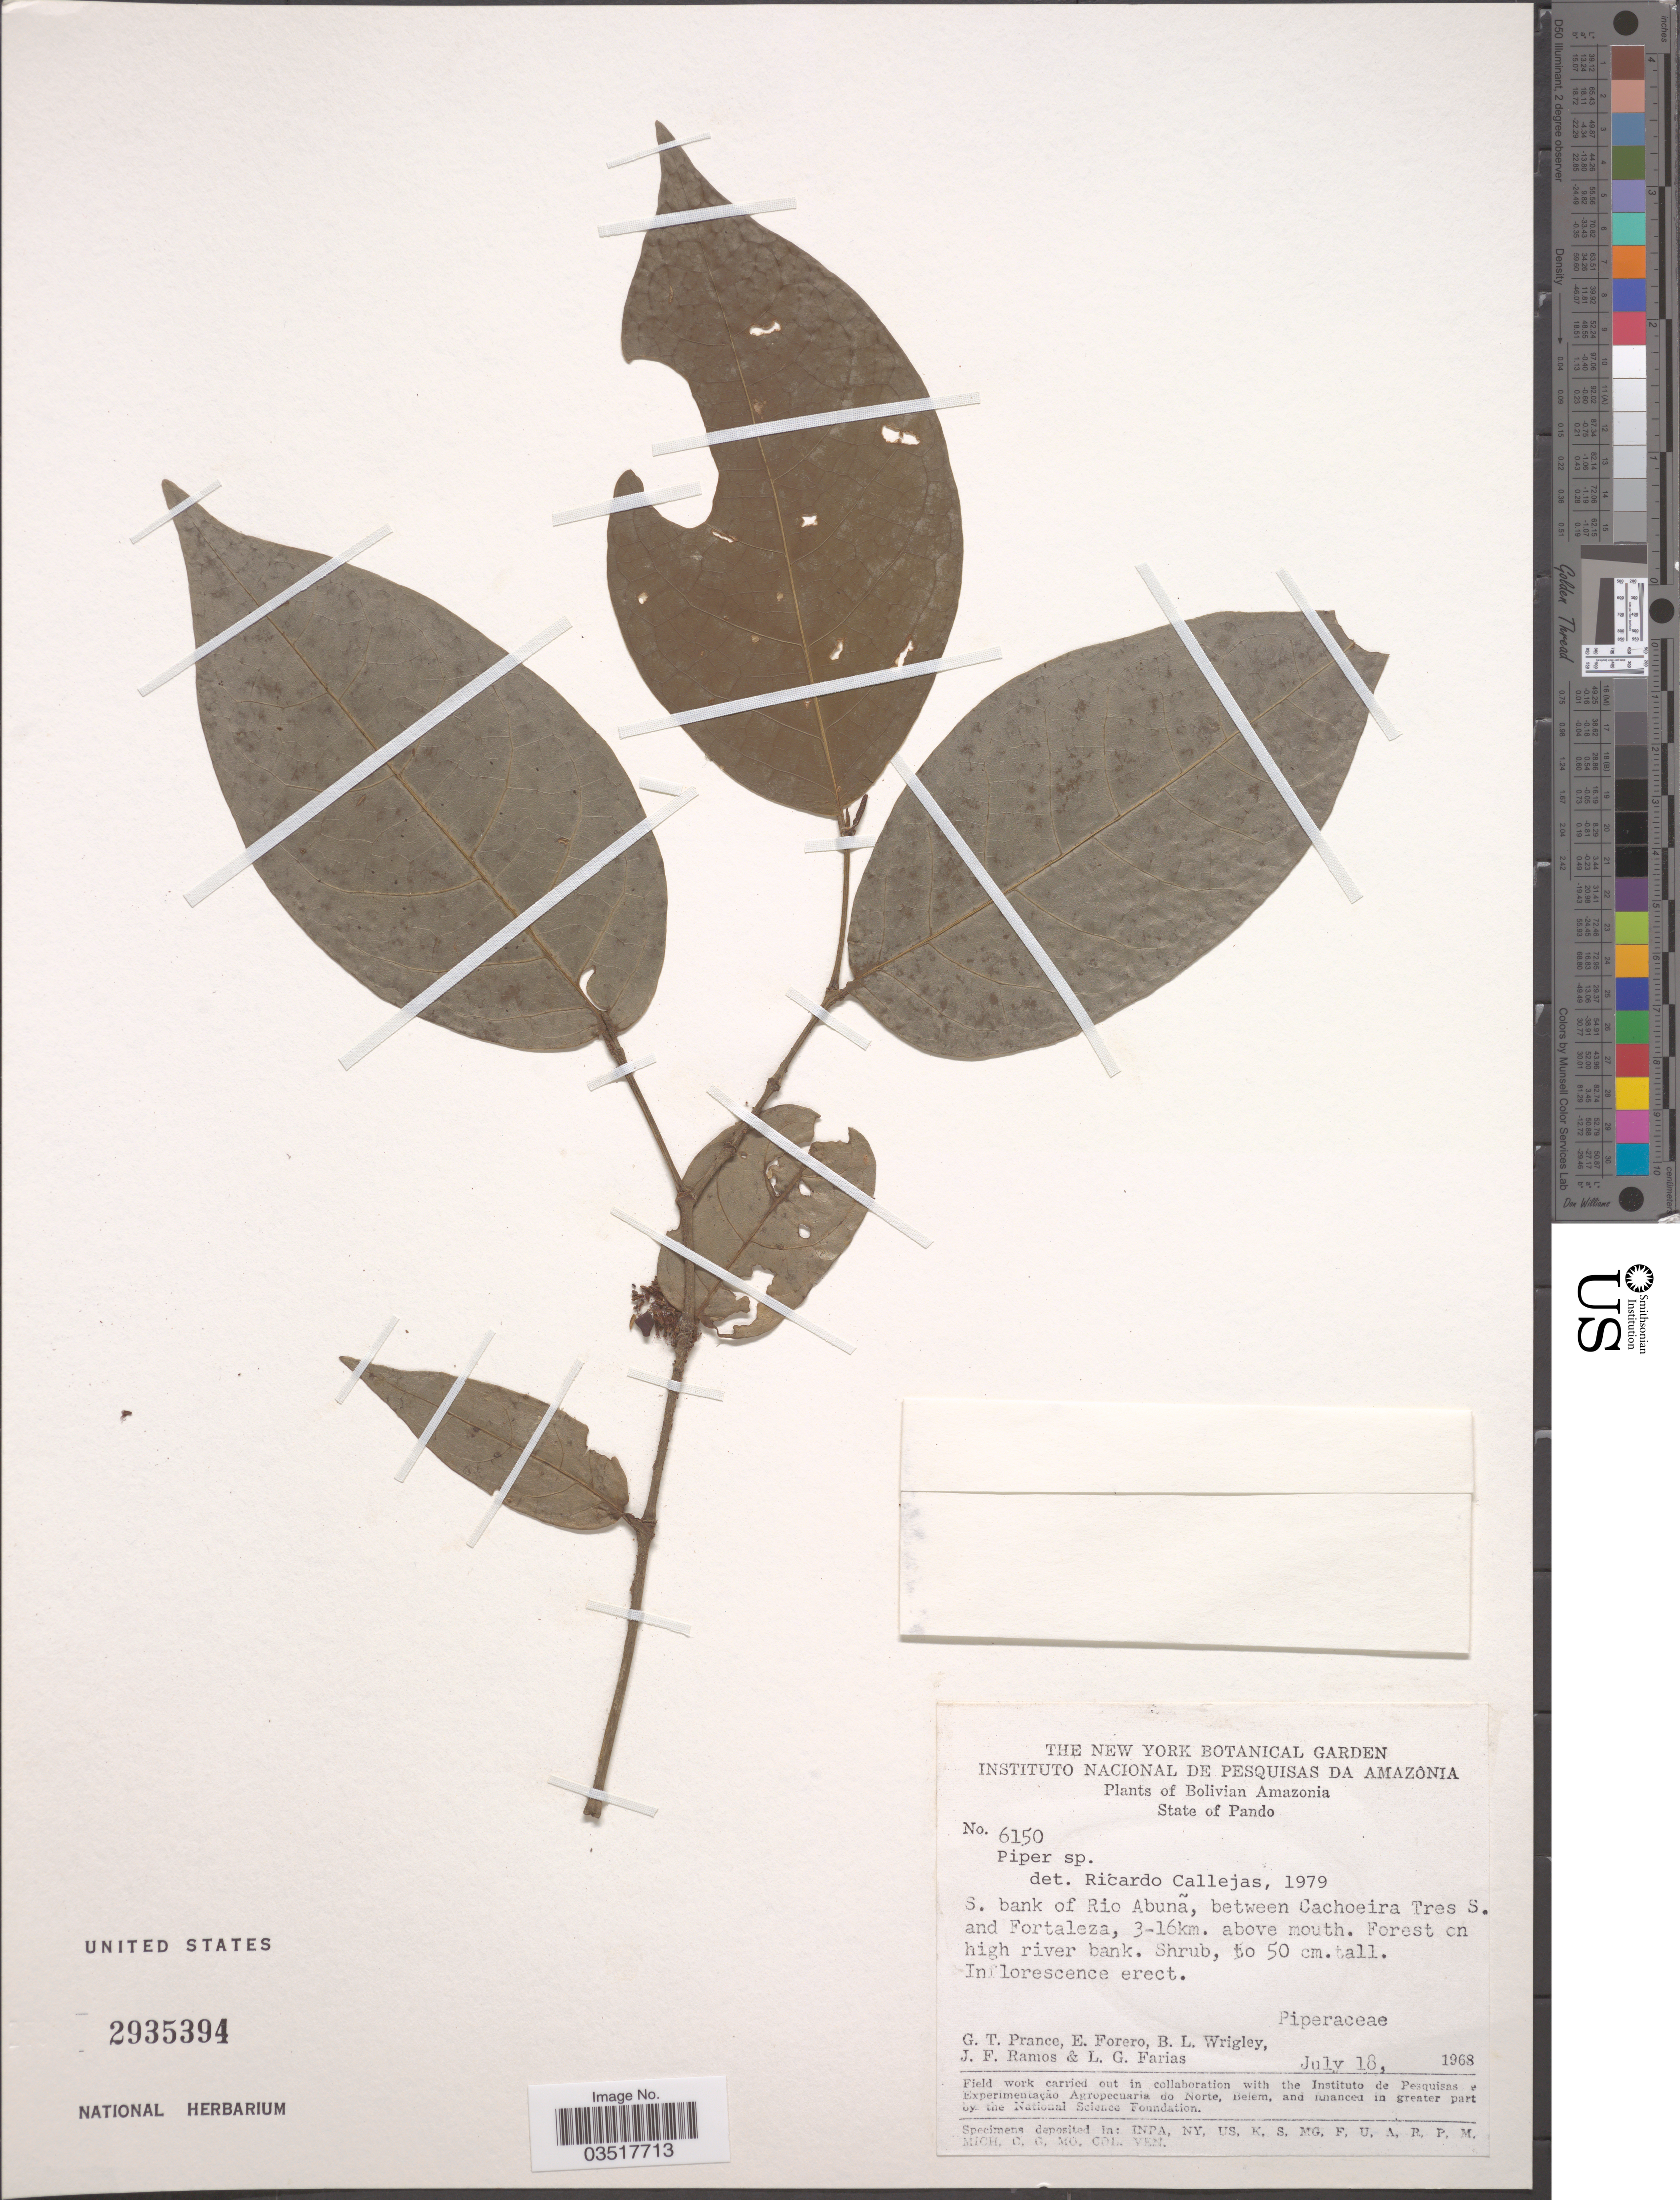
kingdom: Plantae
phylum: Tracheophyta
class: Magnoliopsida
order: Piperales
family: Piperaceae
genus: Piper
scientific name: Piper sp.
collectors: G. T. Prance, E. Forero, B. L. Wrigley, J. F. Ramos & L. G. Farias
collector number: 6150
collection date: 1968-07-18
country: Bolivia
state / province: Pando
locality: Bolivian Amazonia. S. bank of Rio Abuña, between Cachoeira Tres S. and Fortaleza, 3-16 km. above mouth.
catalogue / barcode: US 2935394